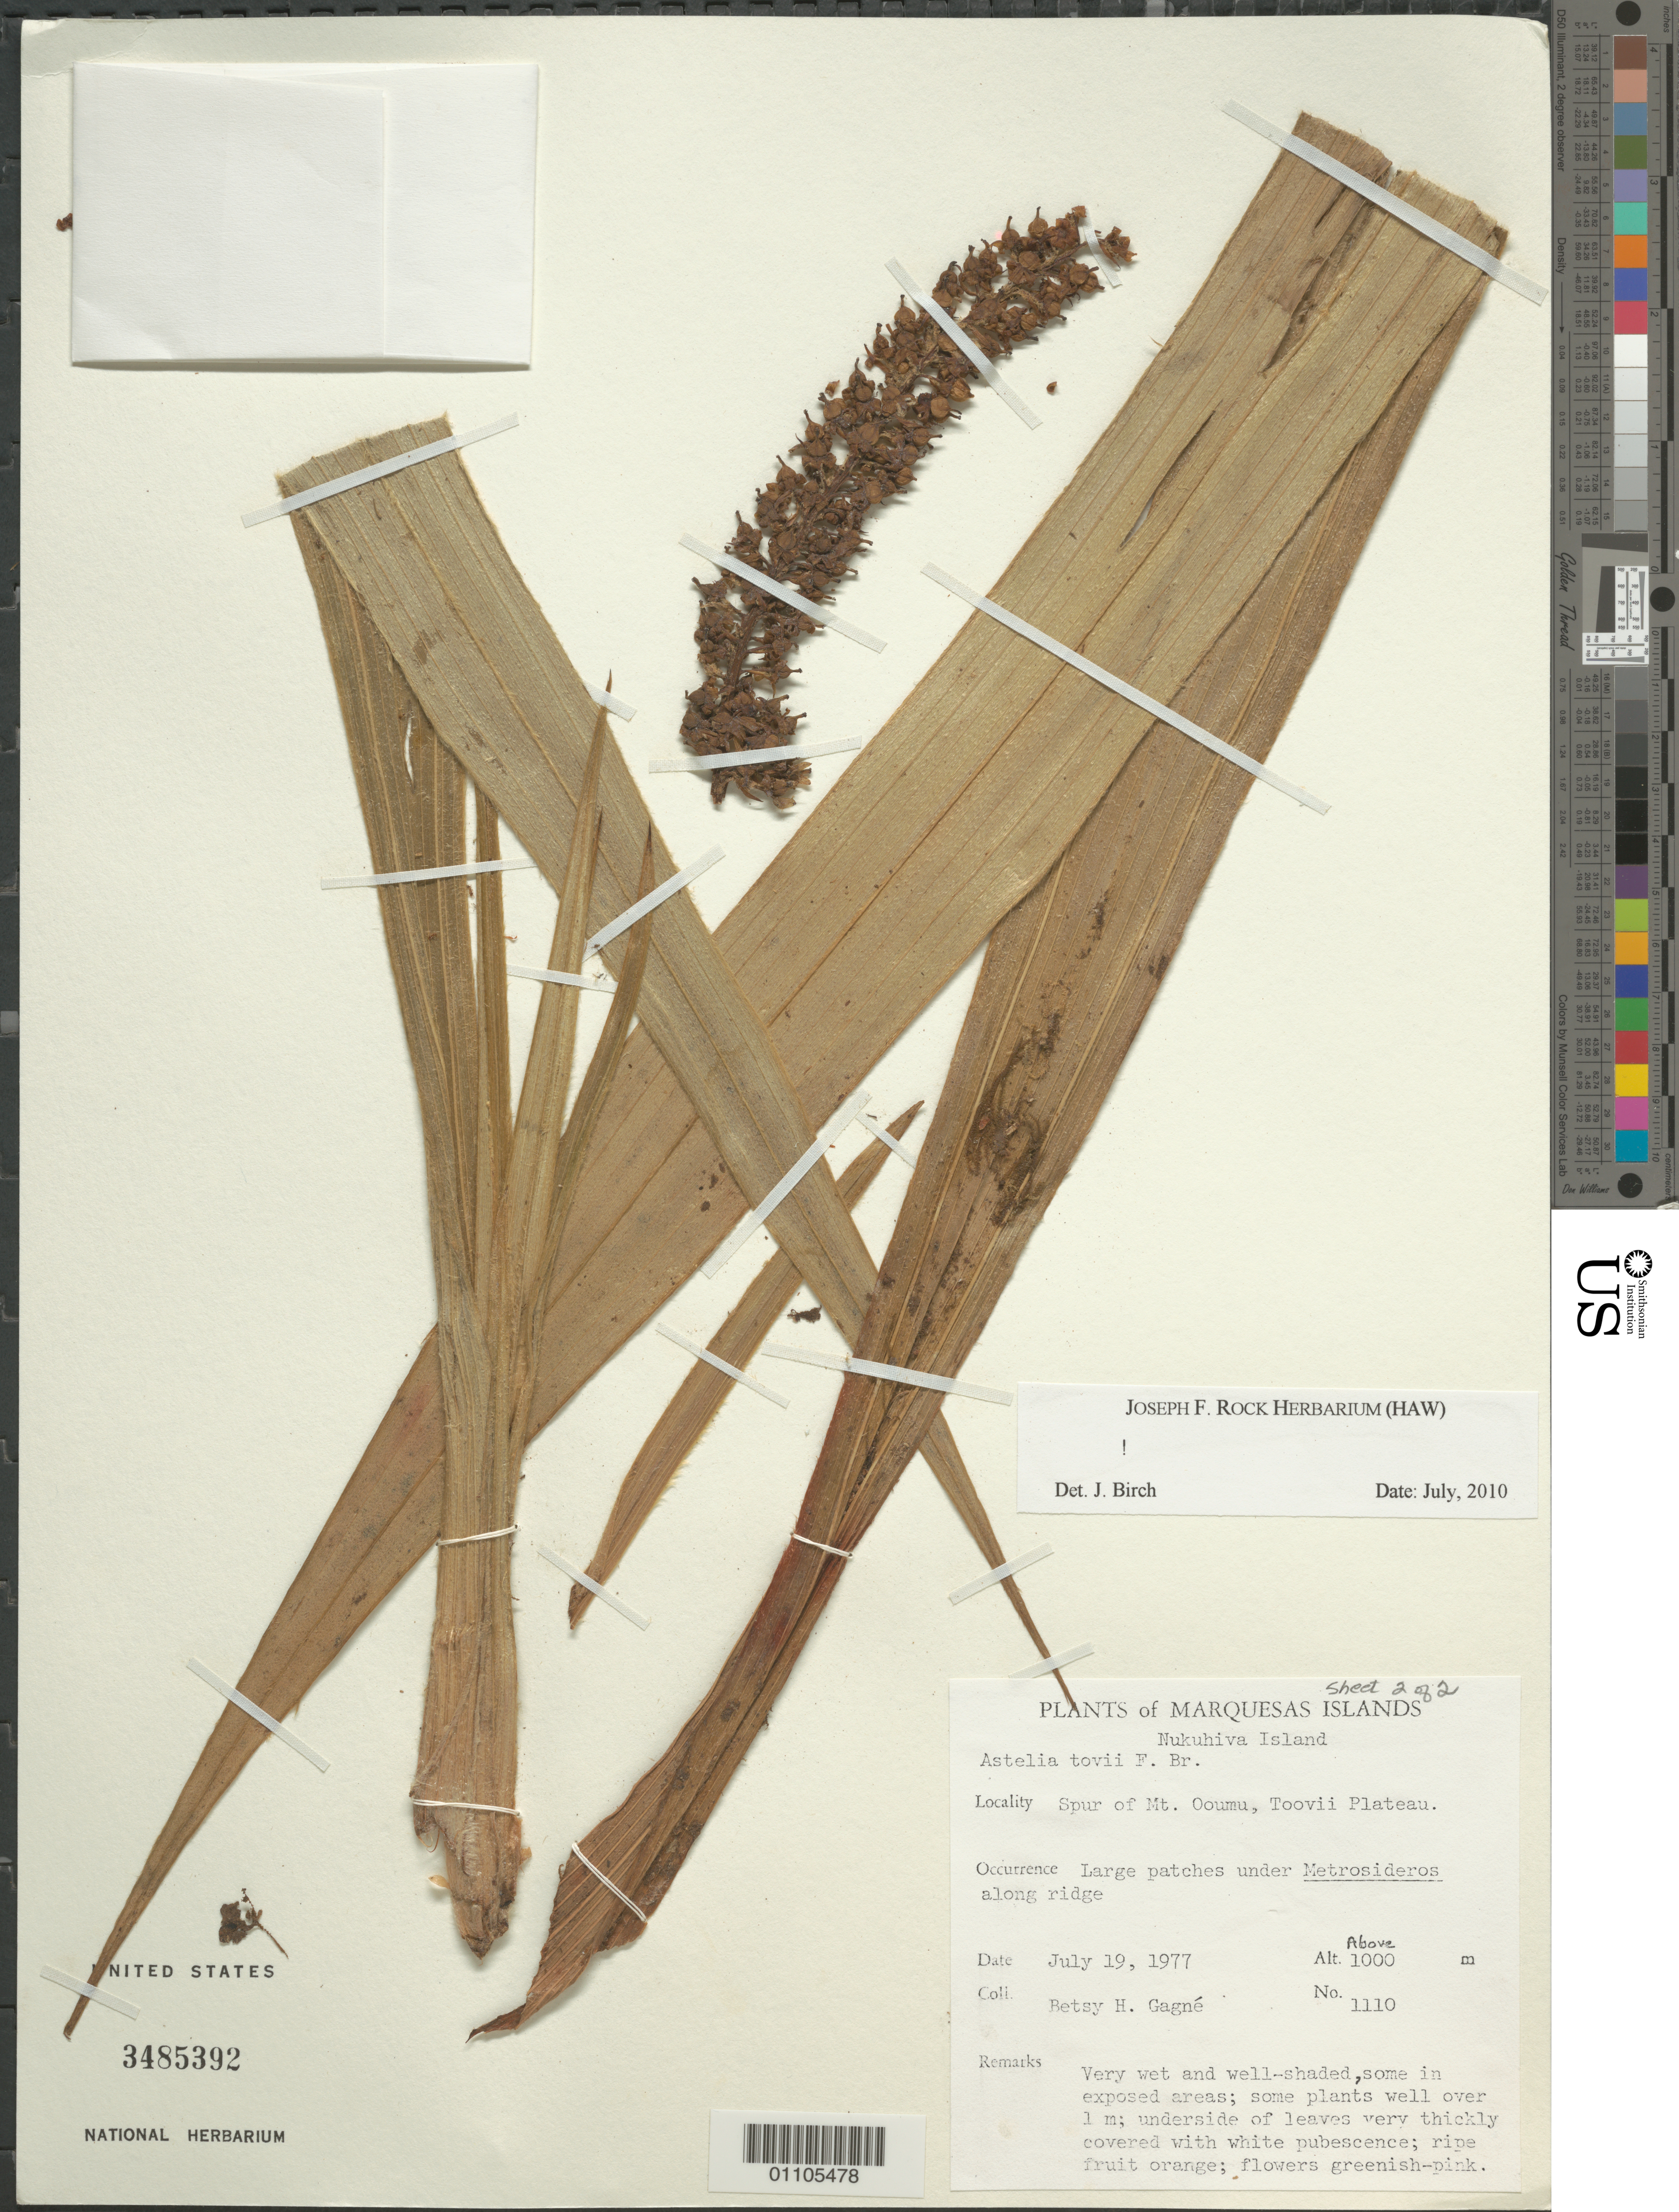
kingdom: Plantae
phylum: Tracheophyta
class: Liliopsida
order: Asparagales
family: Asteliaceae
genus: Astelia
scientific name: Astelia tovii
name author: F. Br.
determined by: Birch, J.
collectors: B. H. Gagné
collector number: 1110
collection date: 1977-07-19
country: French Polynesia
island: Nuku Hiva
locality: Toovii Plateau, spur of Mt. Ooumu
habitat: large patches under Metrosideros along ridge; very wet and shaded, some in exposed areas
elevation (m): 1000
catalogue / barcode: US 3485392